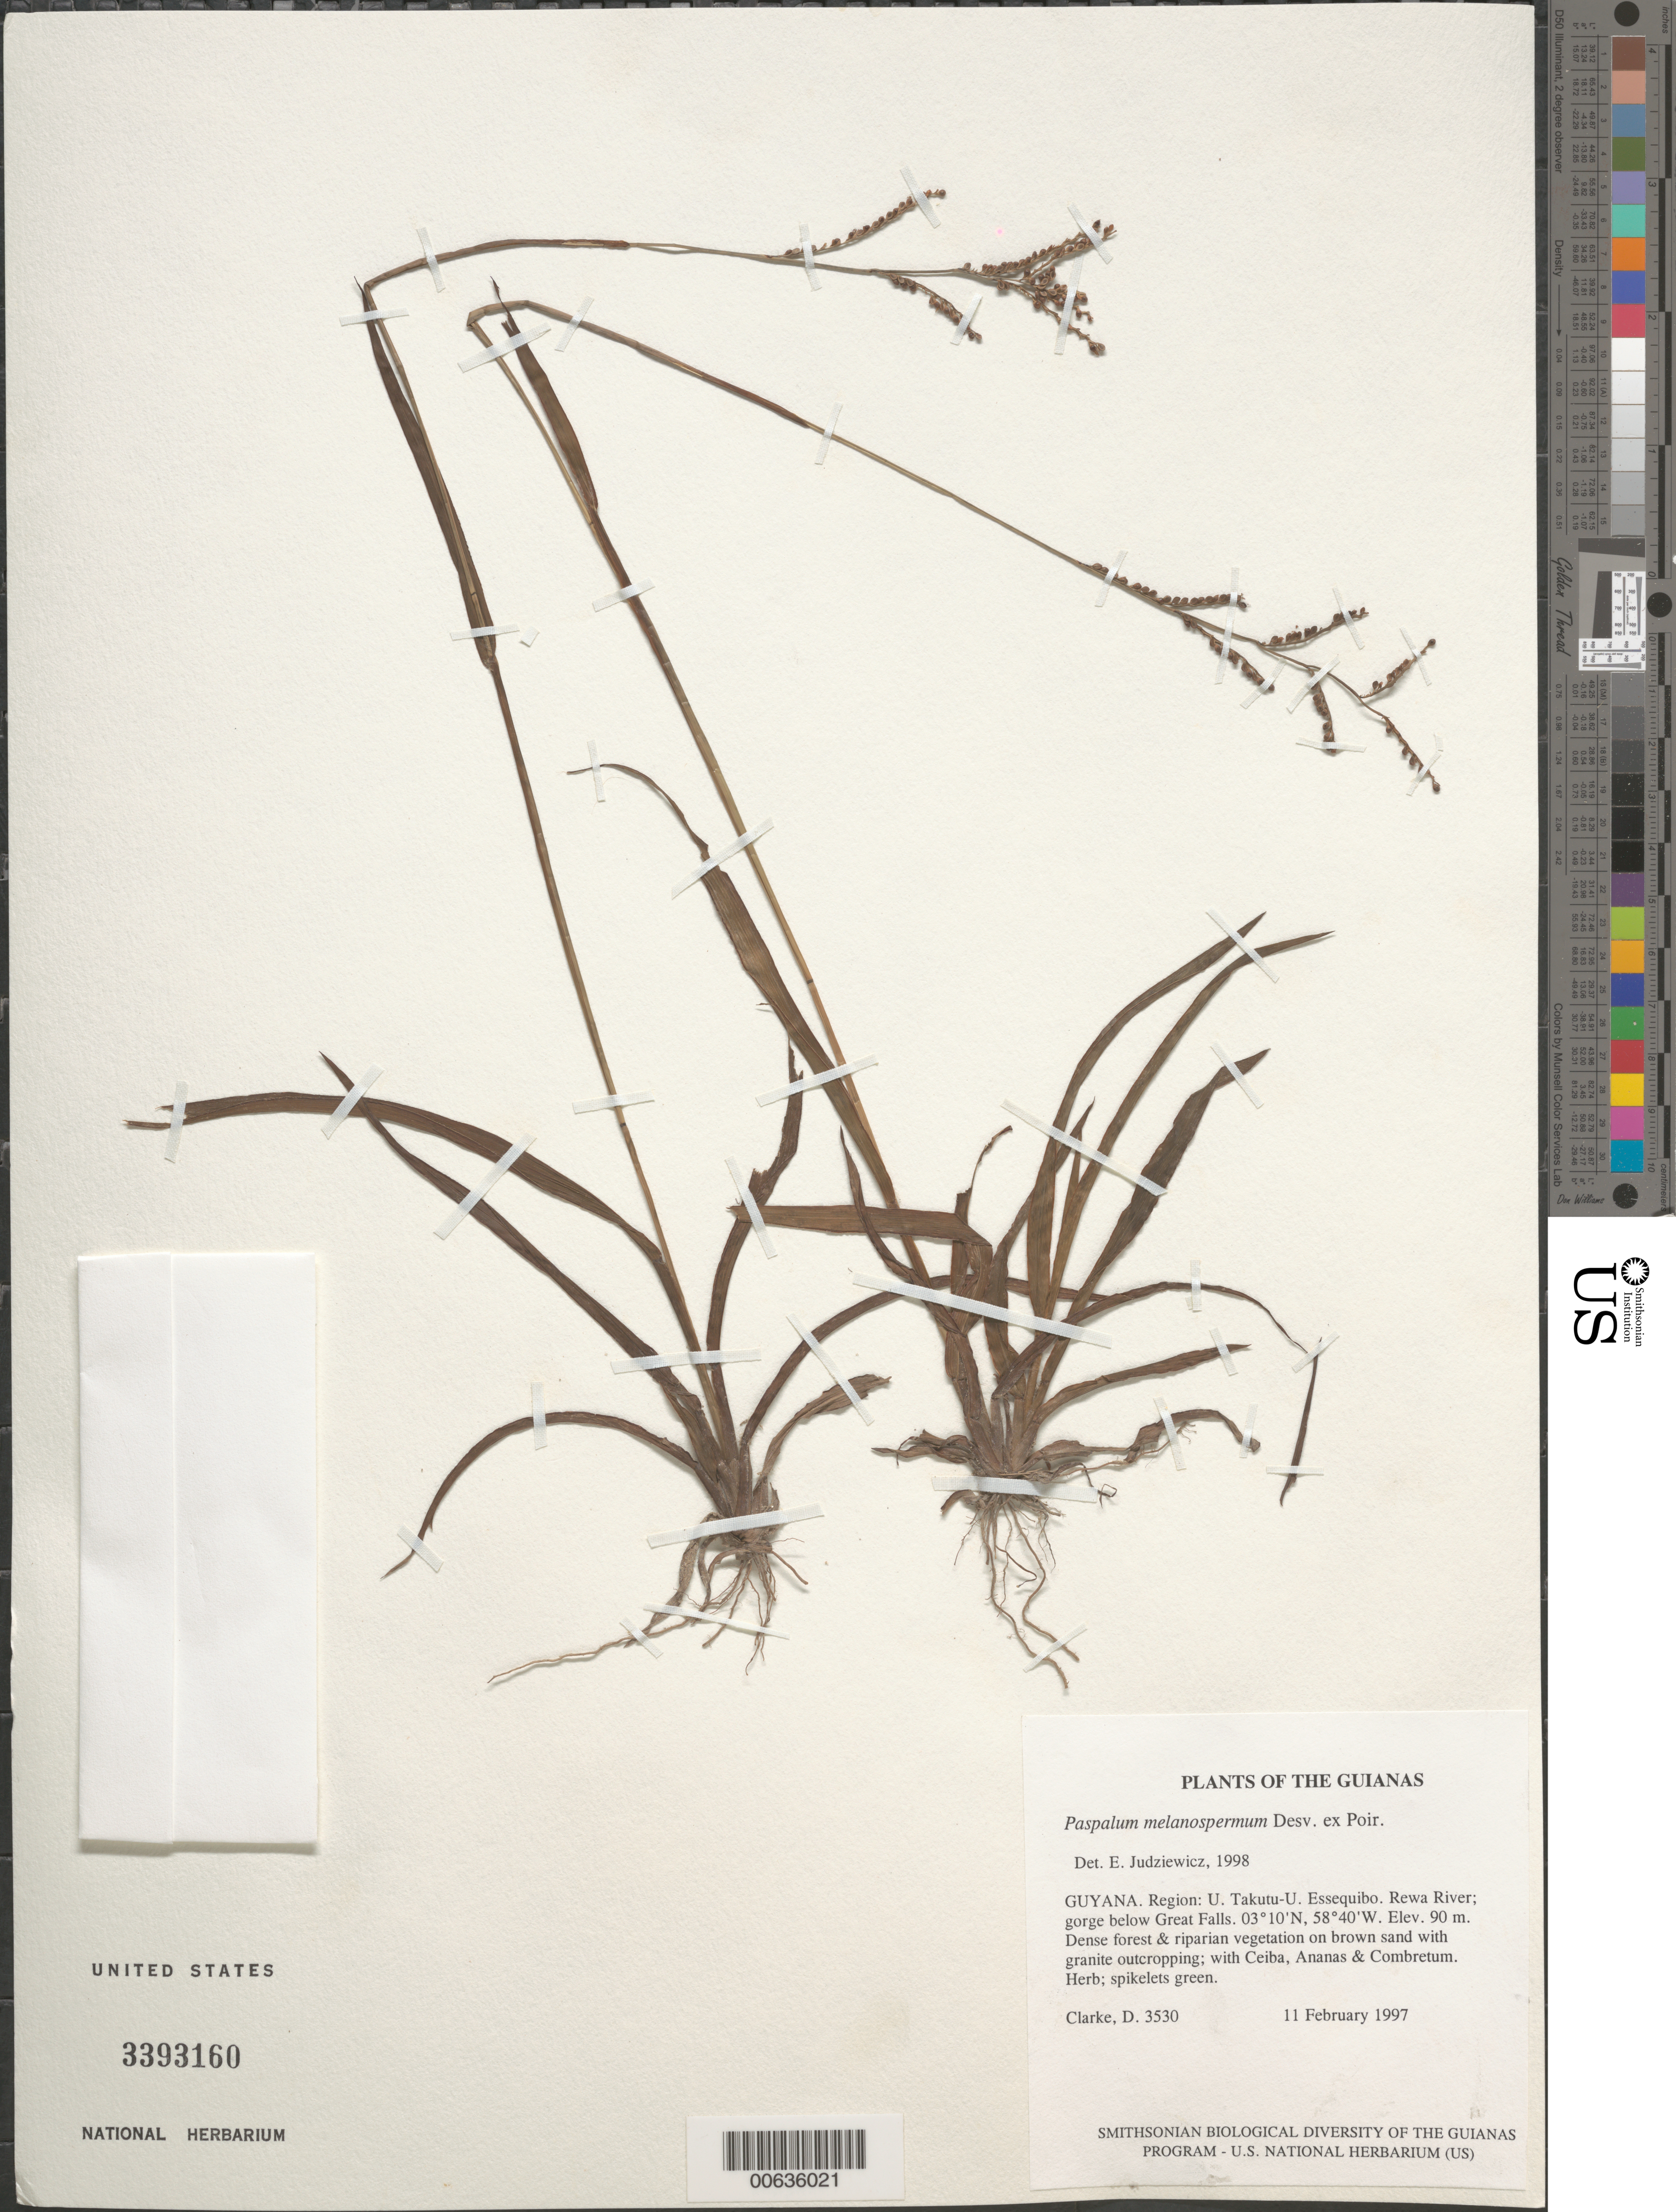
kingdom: Plantae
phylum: Tracheophyta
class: Liliopsida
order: Poales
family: Poaceae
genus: Paspalum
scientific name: Paspalum melanospermum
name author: Desv. ex Poir.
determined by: Judziewicz, E. J.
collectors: H. D. Clarke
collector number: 3530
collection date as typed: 11 February 1997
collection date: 1997-02-11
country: Guyana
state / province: U. Takutu-U. Essequibo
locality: Rewa River; gorge below Great Falls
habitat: Dense forest & riparian vegetation on brown sand with granite outcropping; with Ceiba, Ananas & Combretum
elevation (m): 90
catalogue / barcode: US 3393160